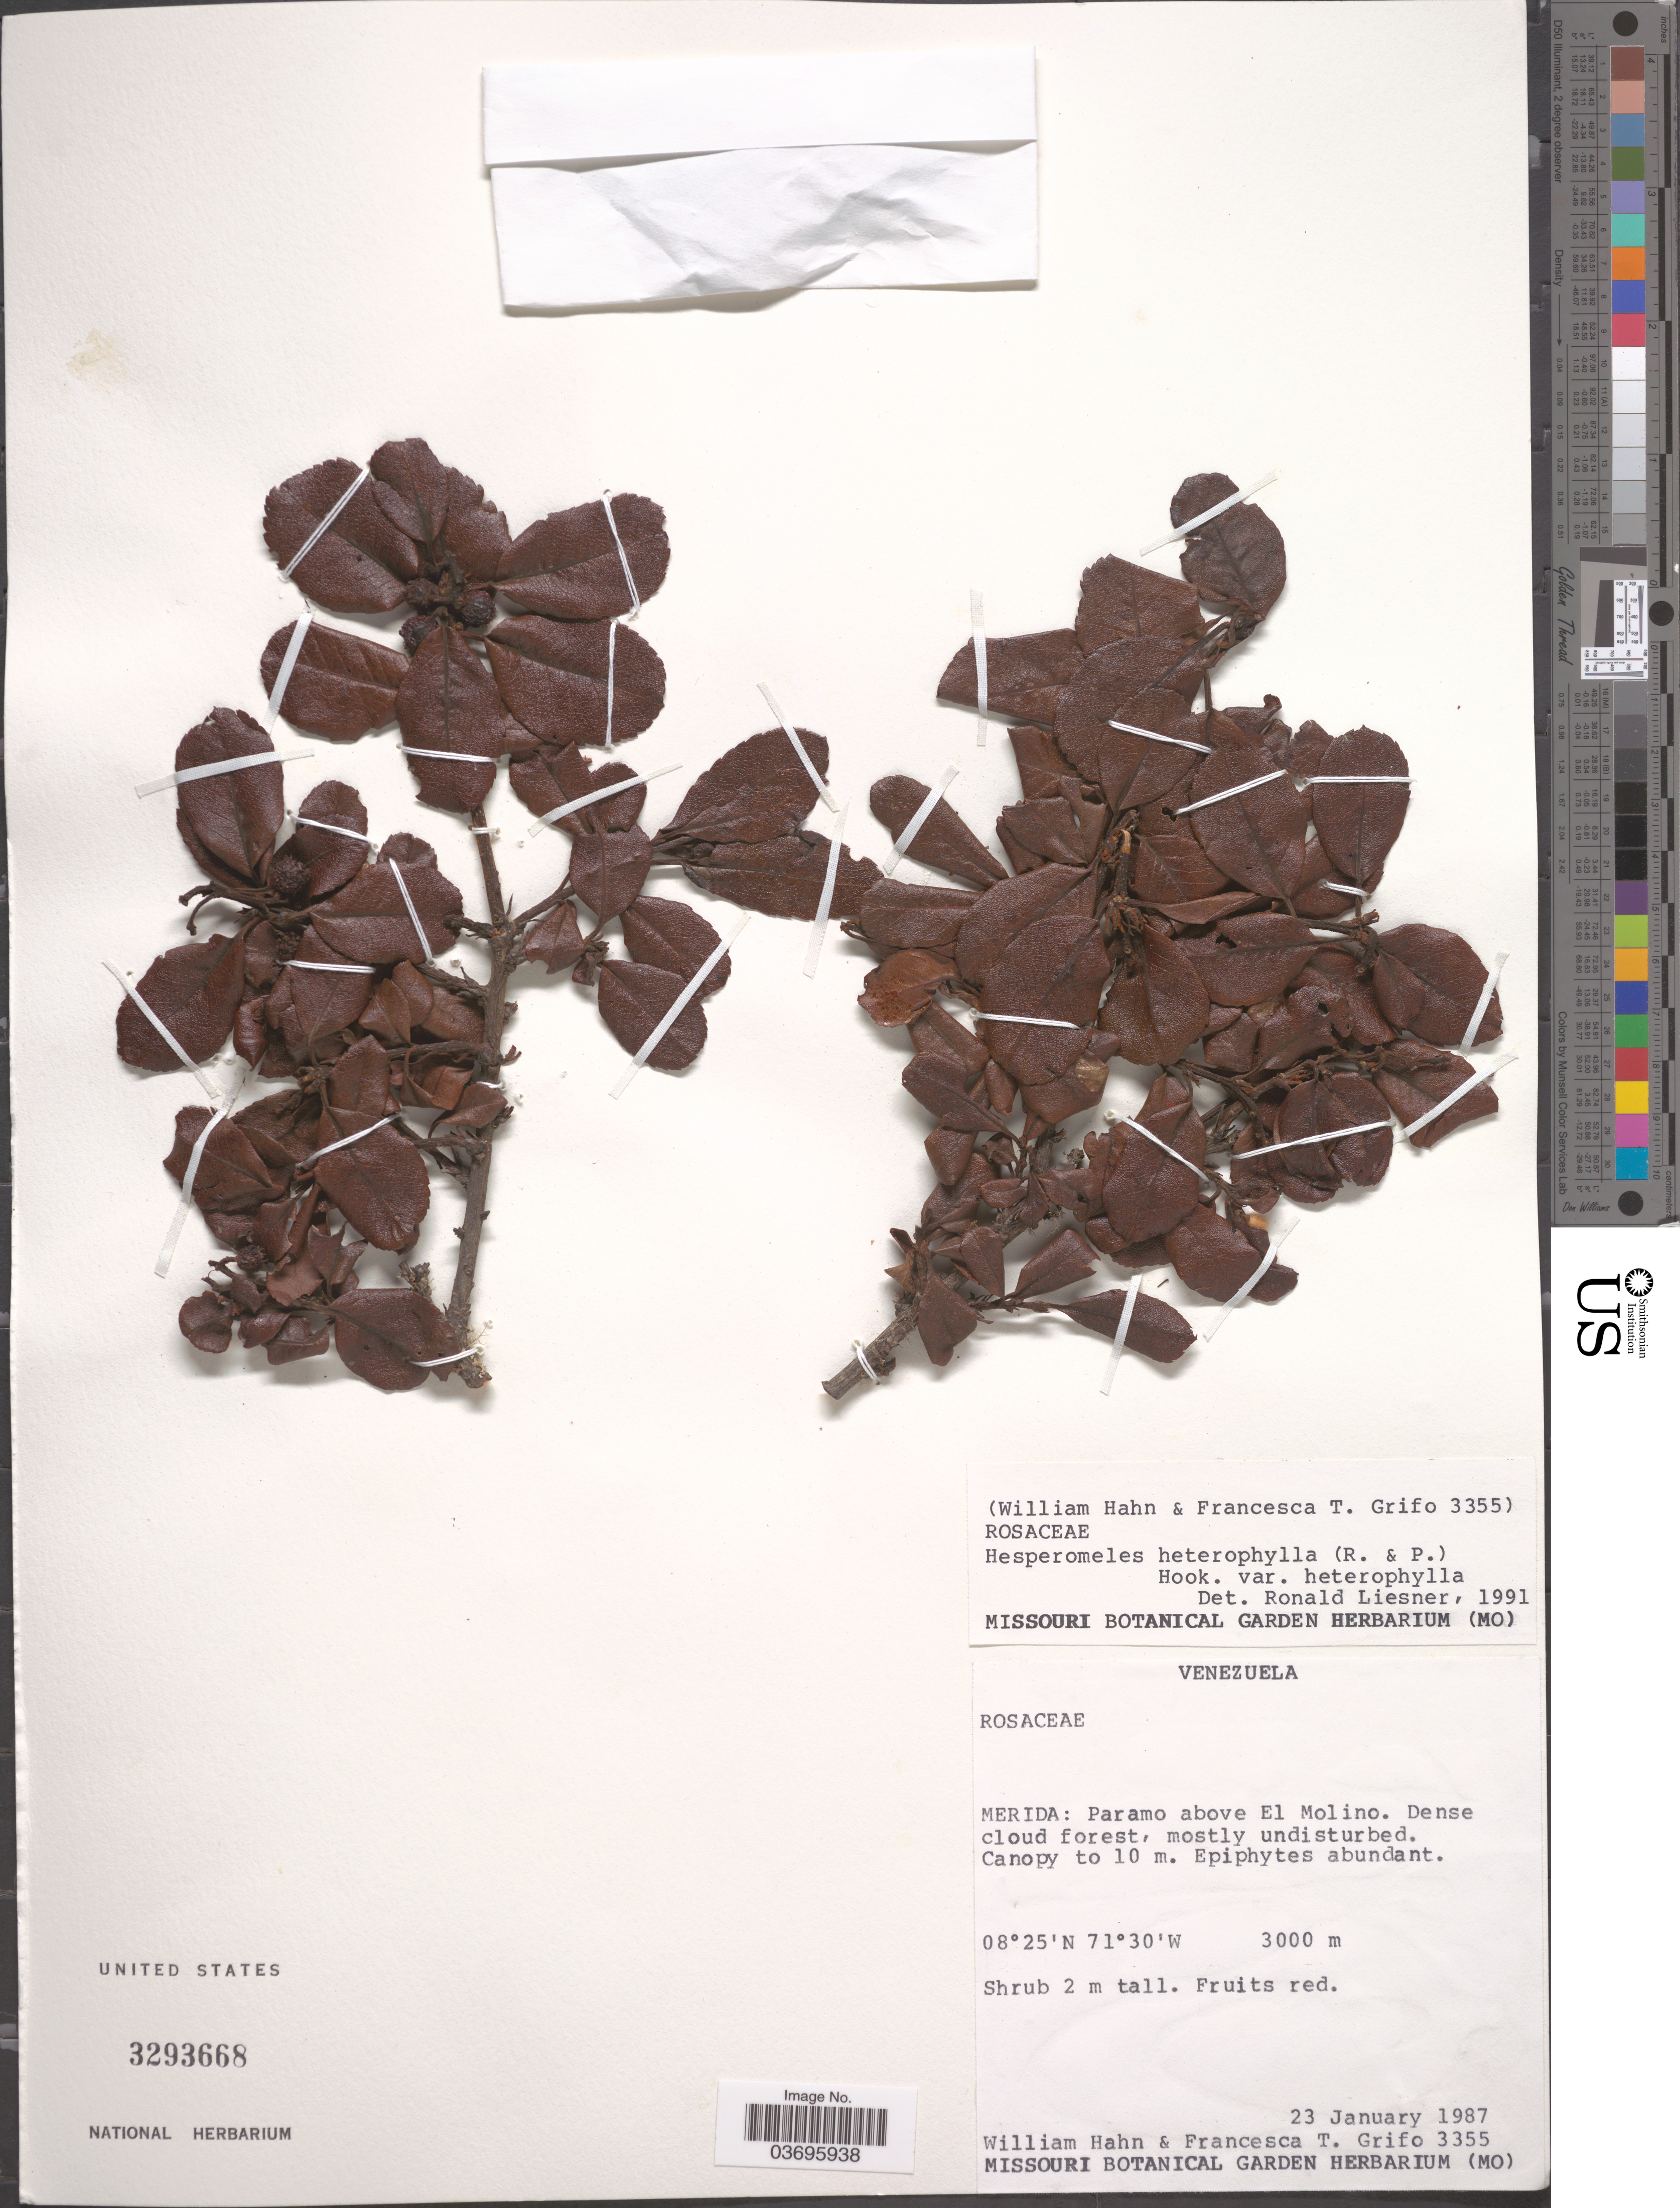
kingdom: Plantae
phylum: Tracheophyta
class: Magnoliopsida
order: Rosales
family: Rosaceae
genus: Hesperomeles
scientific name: Hesperomeles heterophylla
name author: (Ruiz & Pav.) Hook.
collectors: W. Hahn & F. Grifo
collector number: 3355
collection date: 1987-01-23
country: Venezuela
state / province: Merida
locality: Paramo above El Molino.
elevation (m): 3000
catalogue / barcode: US 3293668